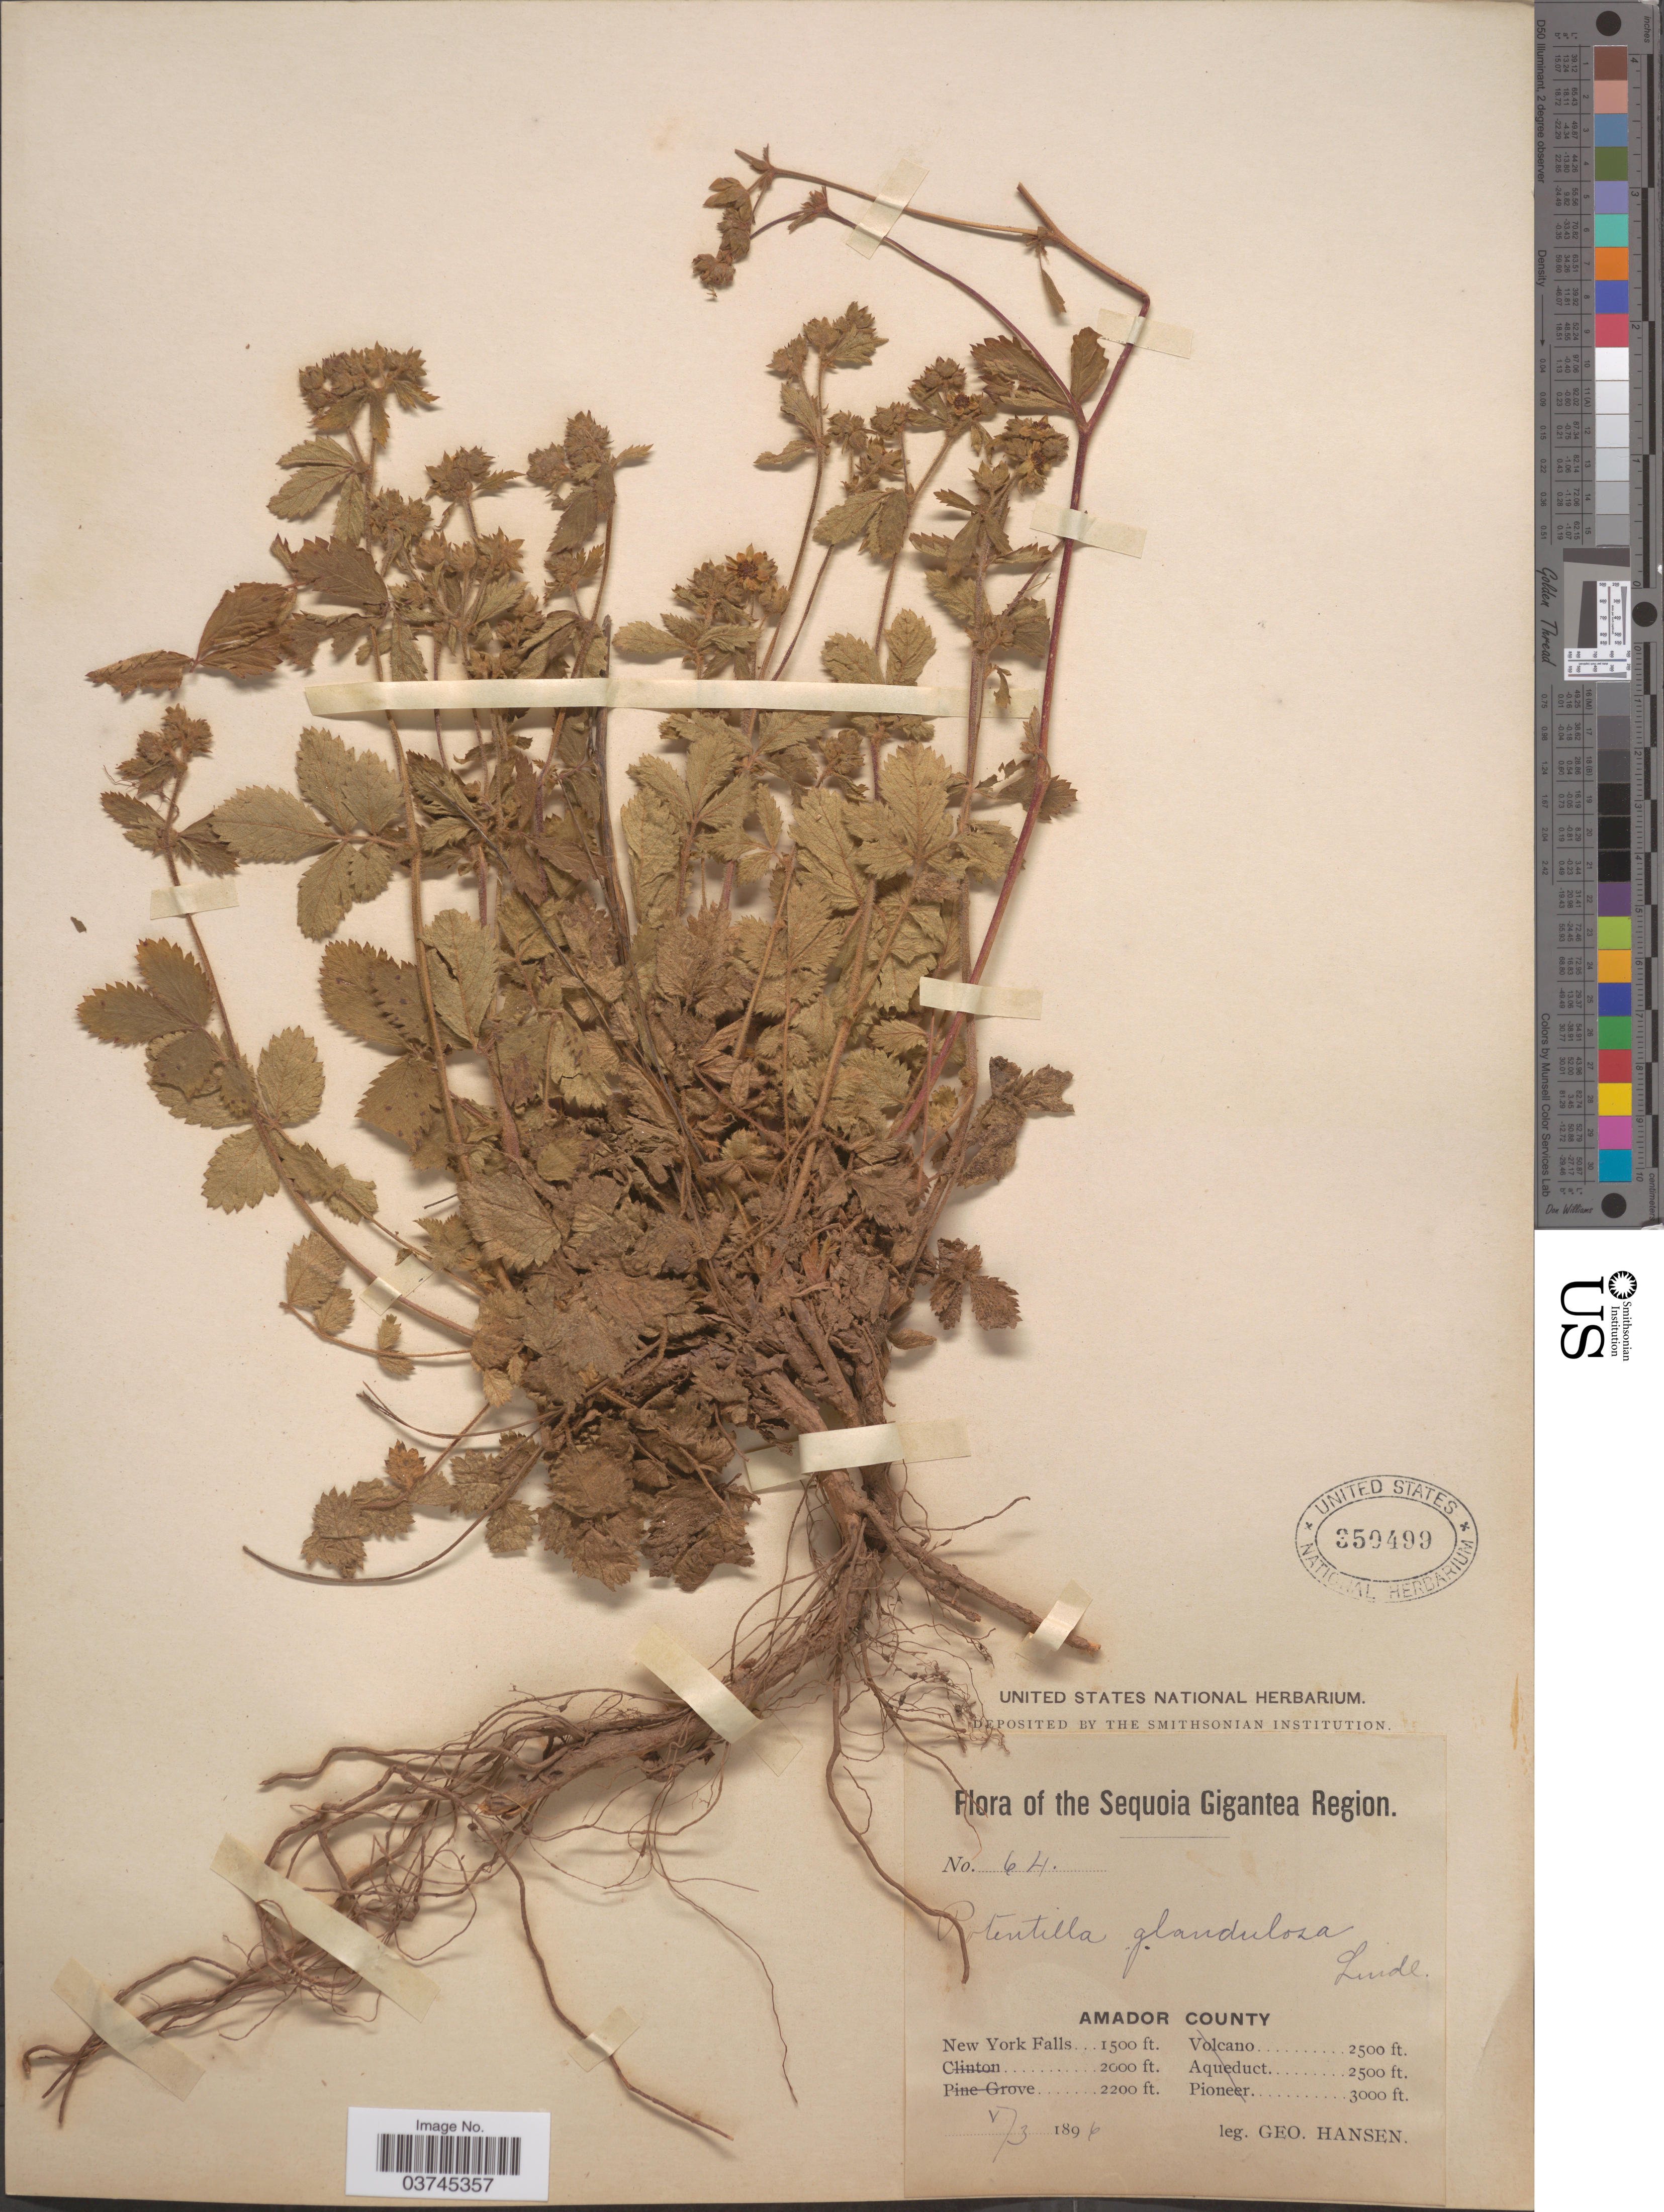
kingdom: Plantae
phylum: Tracheophyta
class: Magnoliopsida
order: Rosales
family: Rosaceae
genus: Drymocallis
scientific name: Drymocallis glandulosa subsp. reflexa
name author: (Greene) Soják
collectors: G. Hansen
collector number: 64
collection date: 1896-05-03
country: United States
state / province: California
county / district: Amador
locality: Sequoia Gigantea Region. Amador County. New York Falls.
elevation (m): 457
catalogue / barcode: US 350499